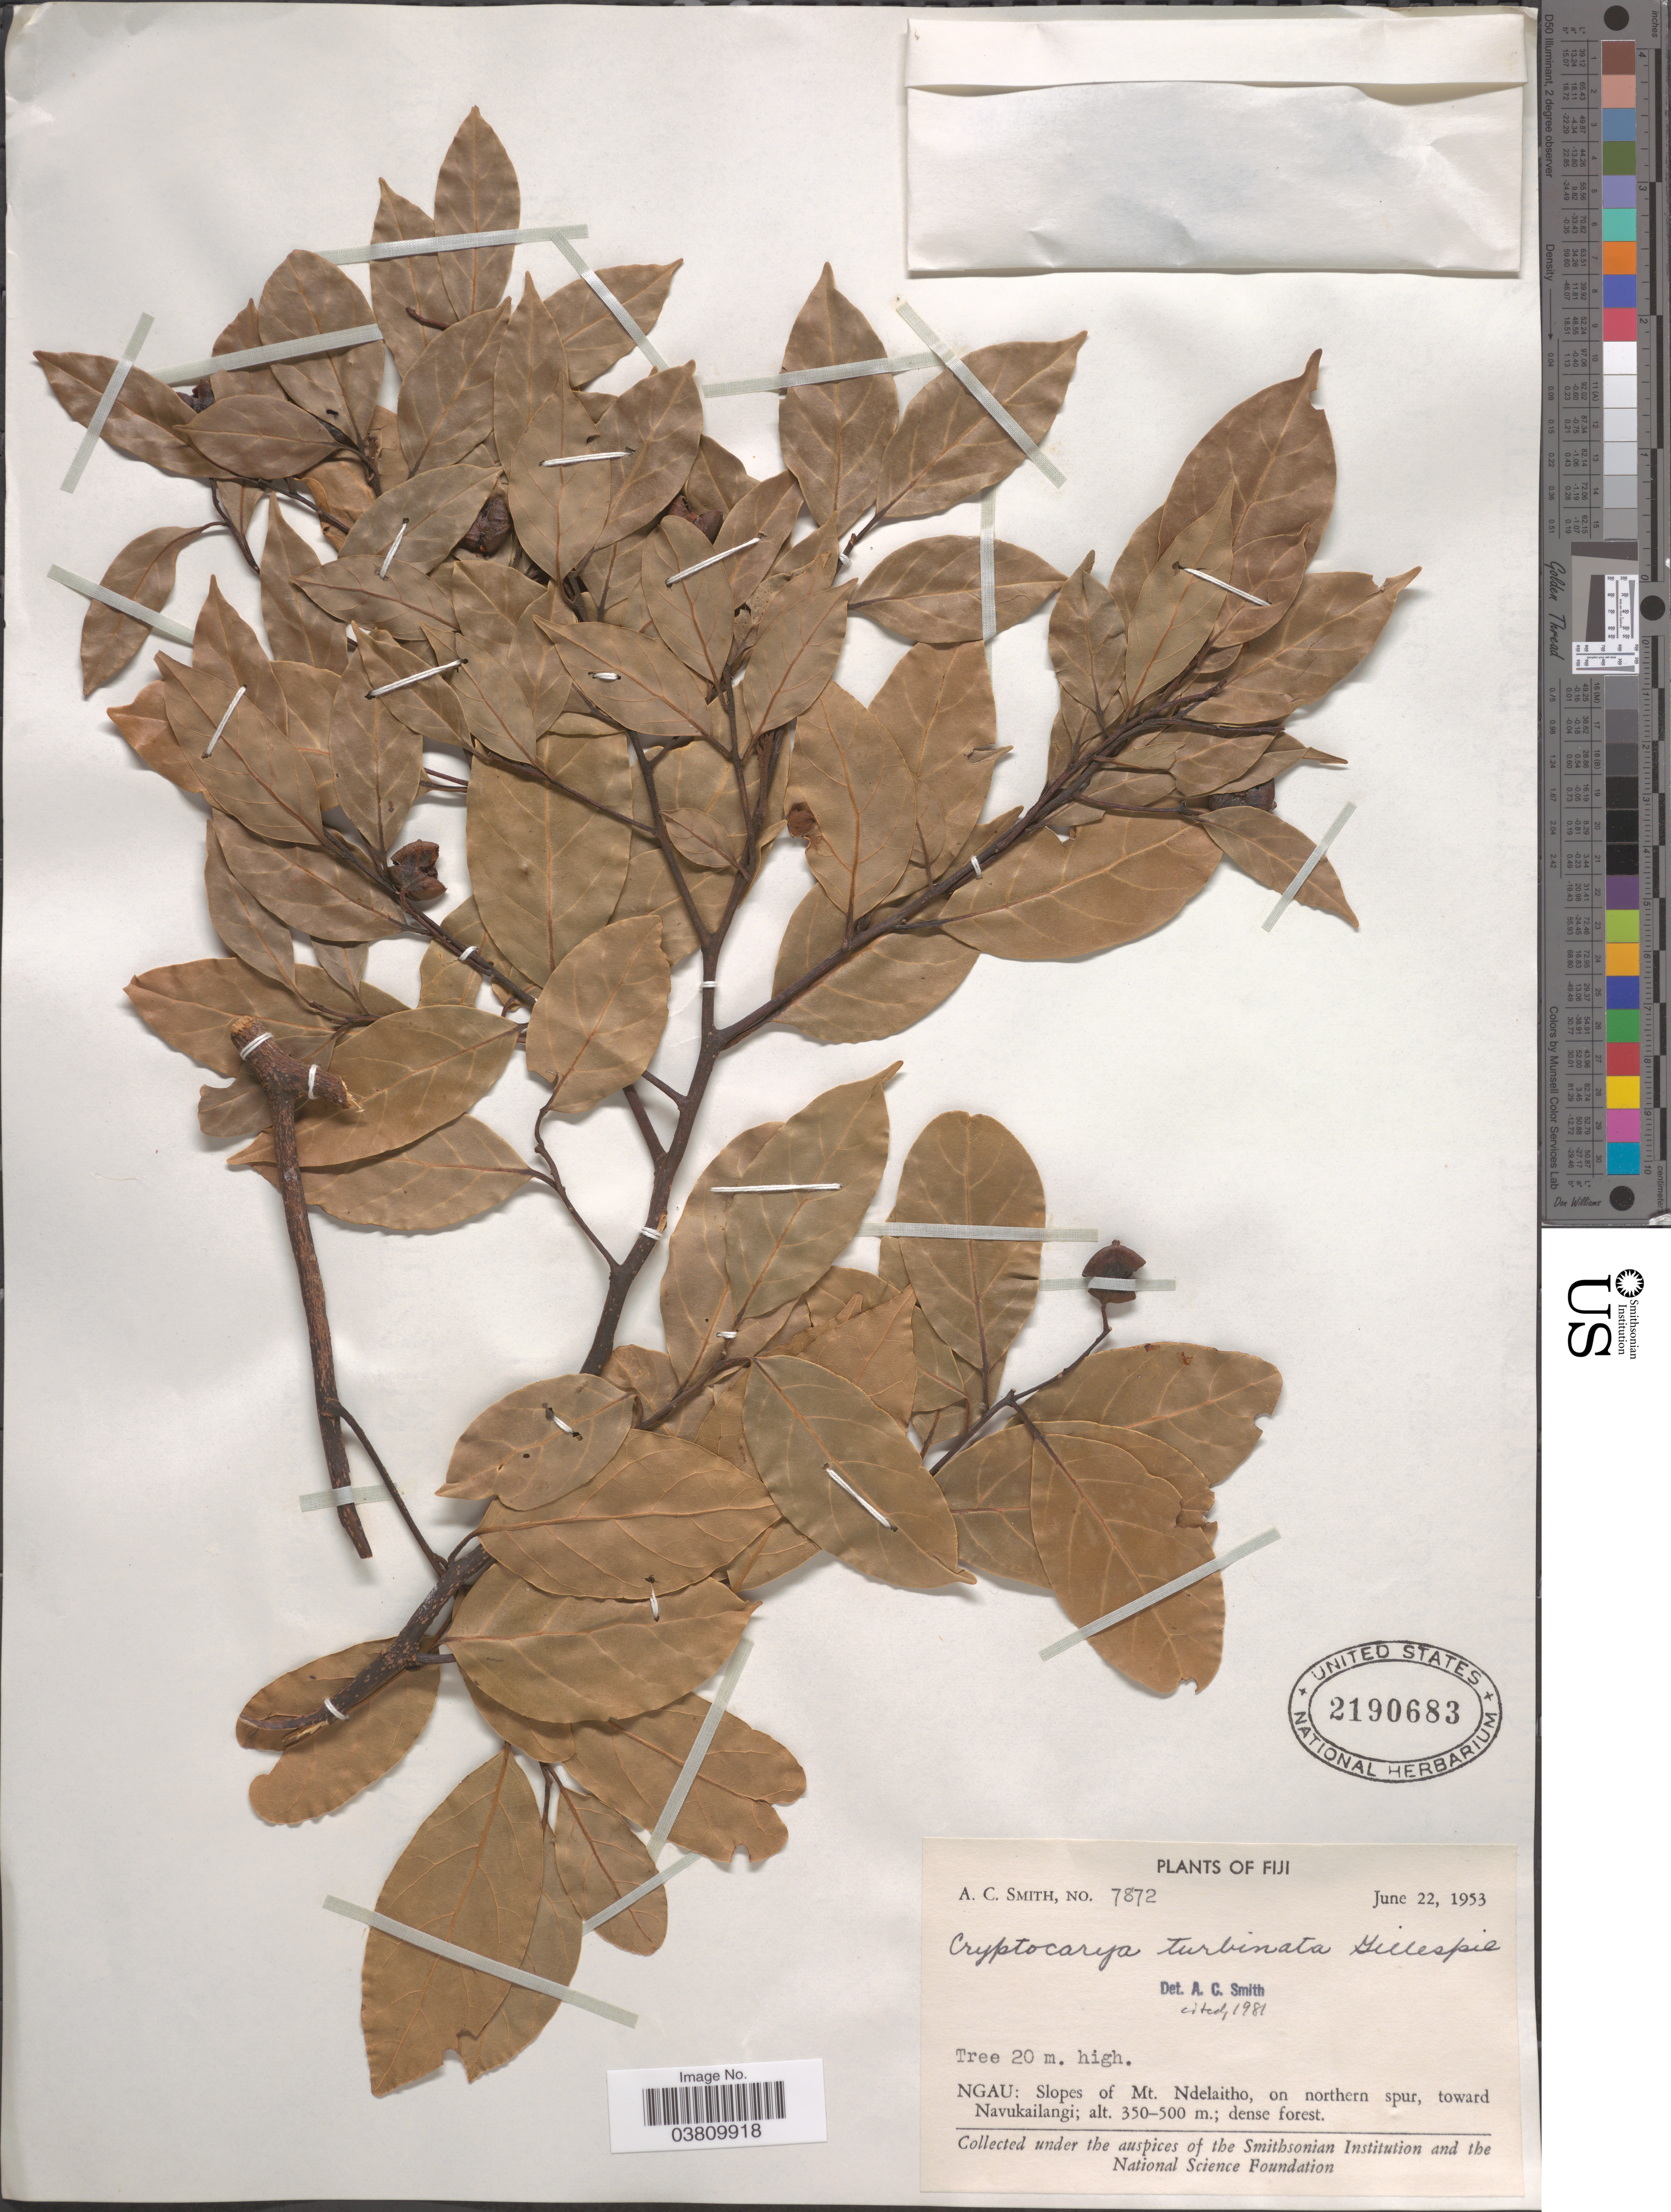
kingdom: Plantae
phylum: Tracheophyta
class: Magnoliopsida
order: Laurales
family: Lauraceae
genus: Cryptocarya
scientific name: Cryptocarya turbinata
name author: Gillespie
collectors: A. C. Smith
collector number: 7872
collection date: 1953-06-22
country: Fiji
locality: Ngau: Slopes of Mt. Ndelaitho, on northern spur, toward Navukailangi.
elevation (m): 350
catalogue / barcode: US 2190683